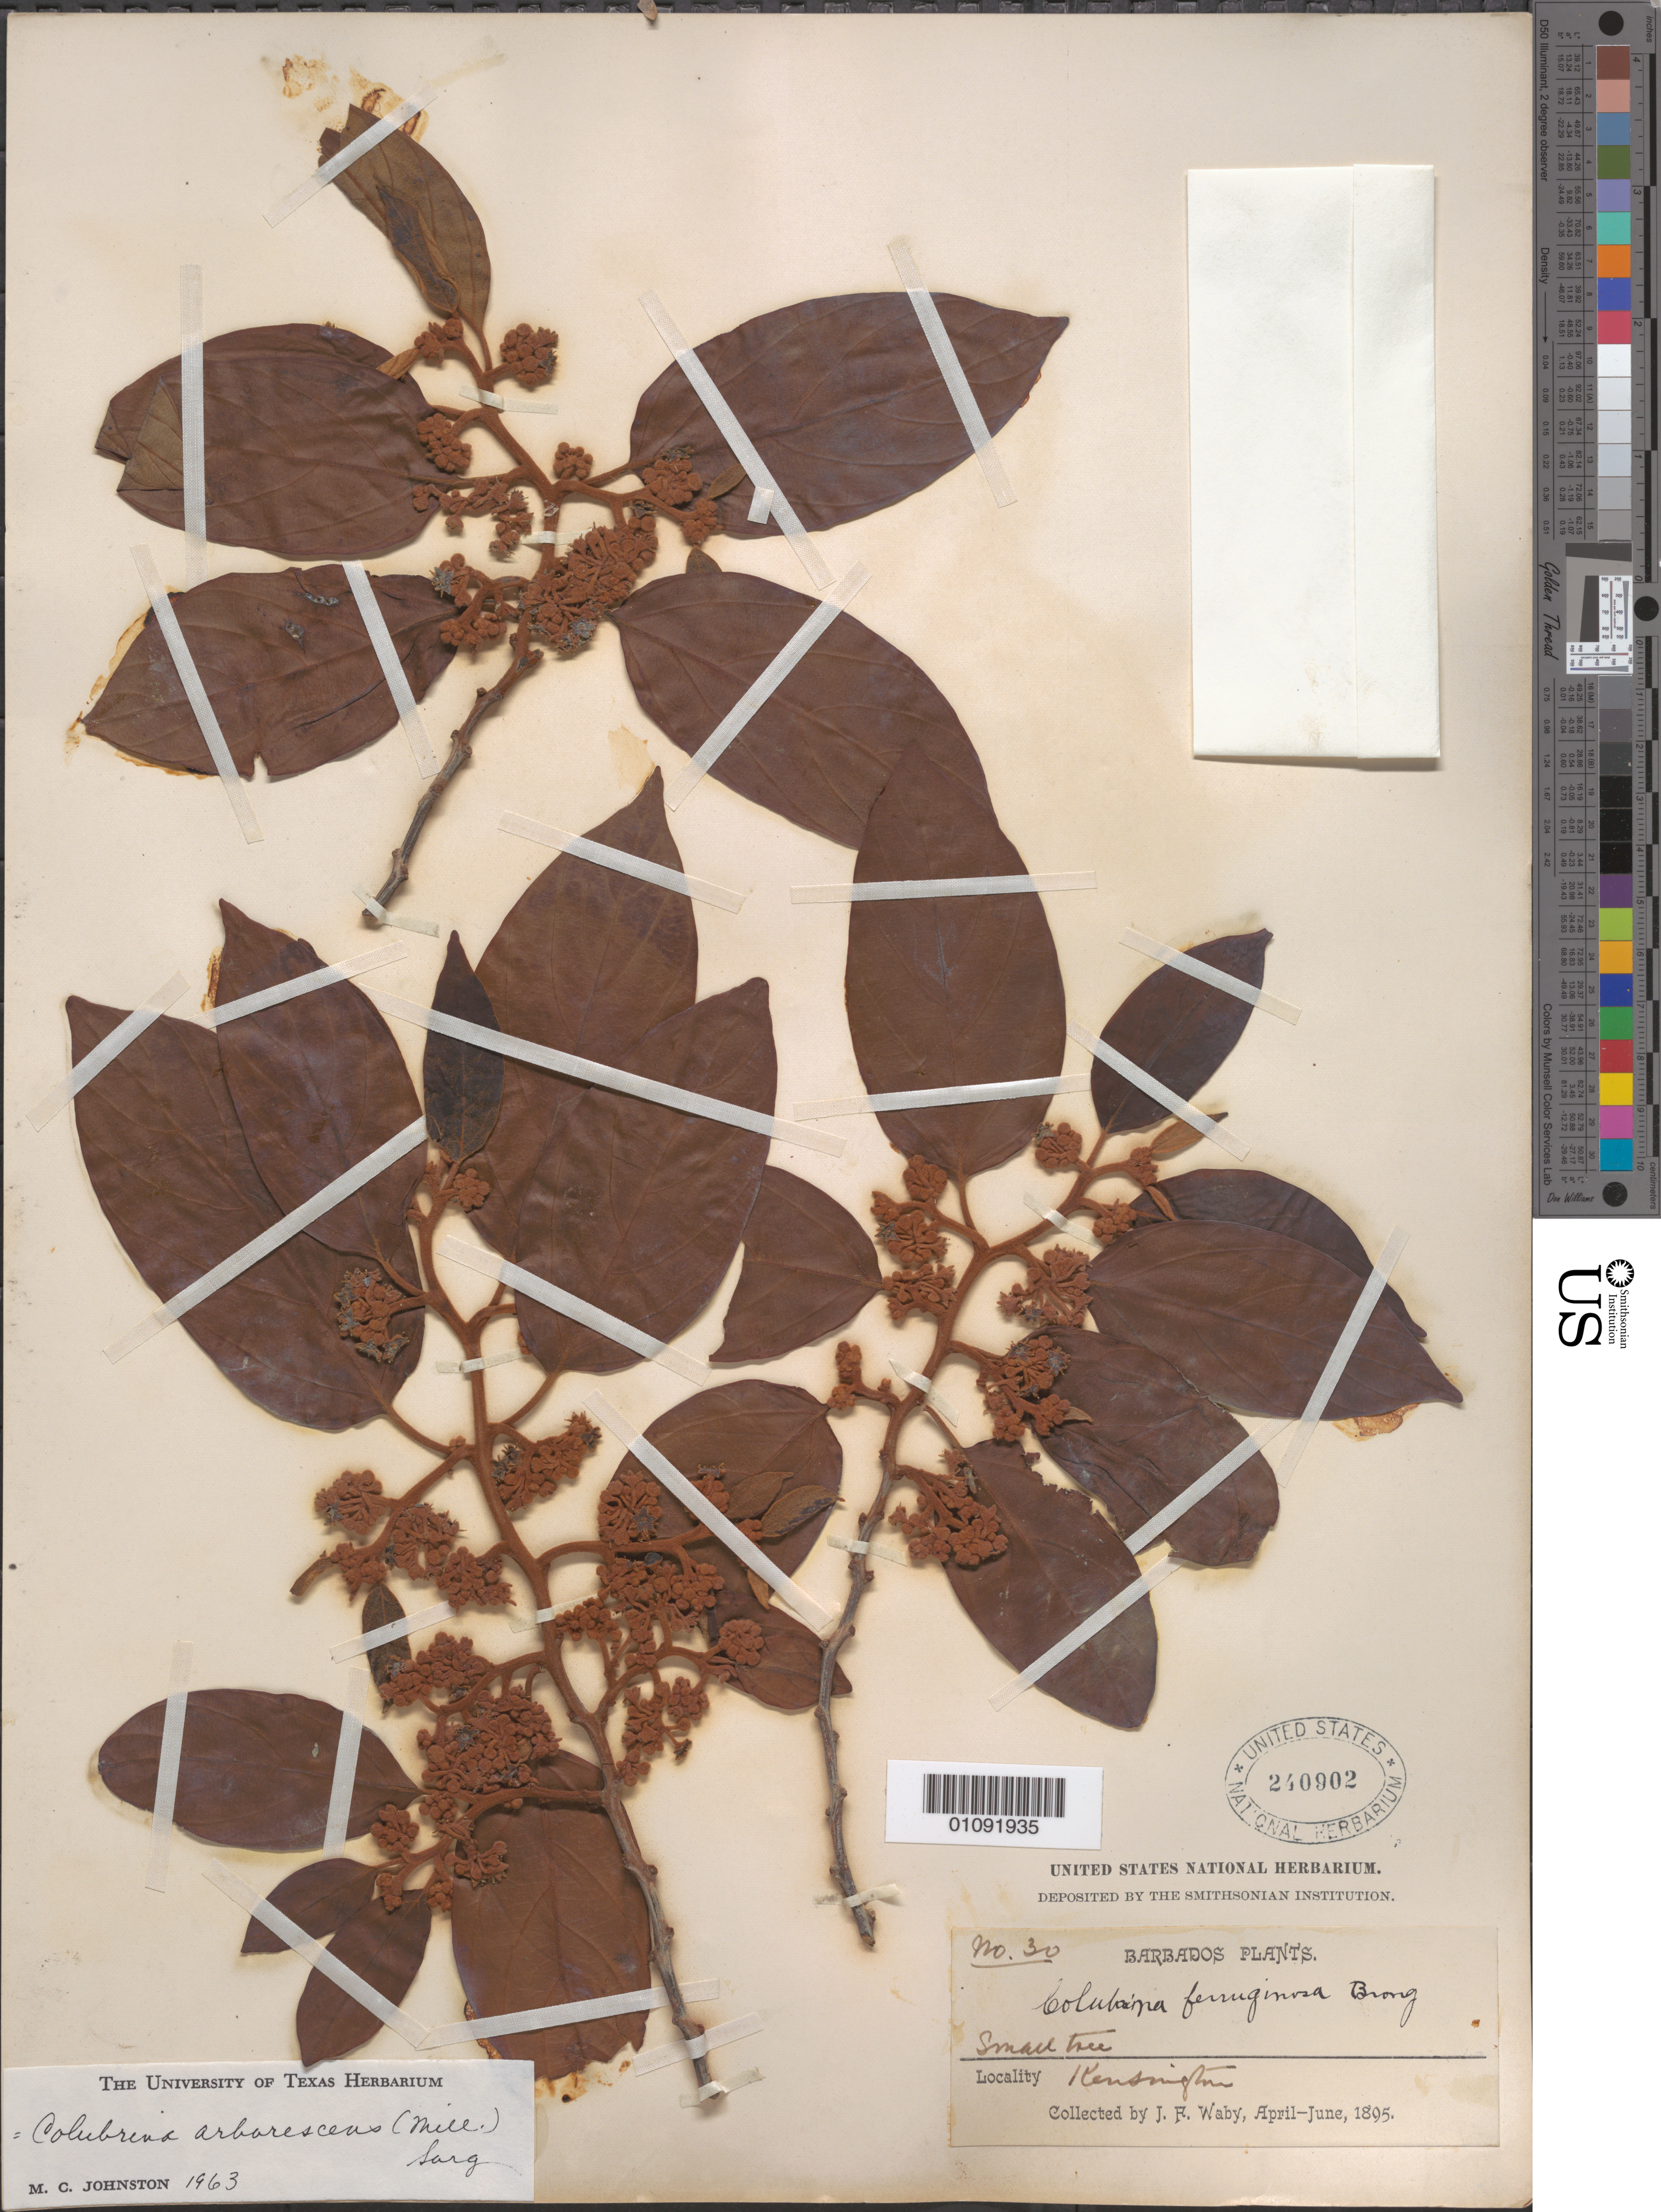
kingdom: Plantae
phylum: Tracheophyta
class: Magnoliopsida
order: Rosales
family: Rhamnaceae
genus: Colubrina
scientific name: Colubrina arborescens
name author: (Mill.) Sarg.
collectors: J. Waby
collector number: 30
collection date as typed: Apr 1895 to -- Jun 1895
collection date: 1895-04/1895-06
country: Barbados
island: Barbados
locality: Kensington(?)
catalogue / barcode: US 240902